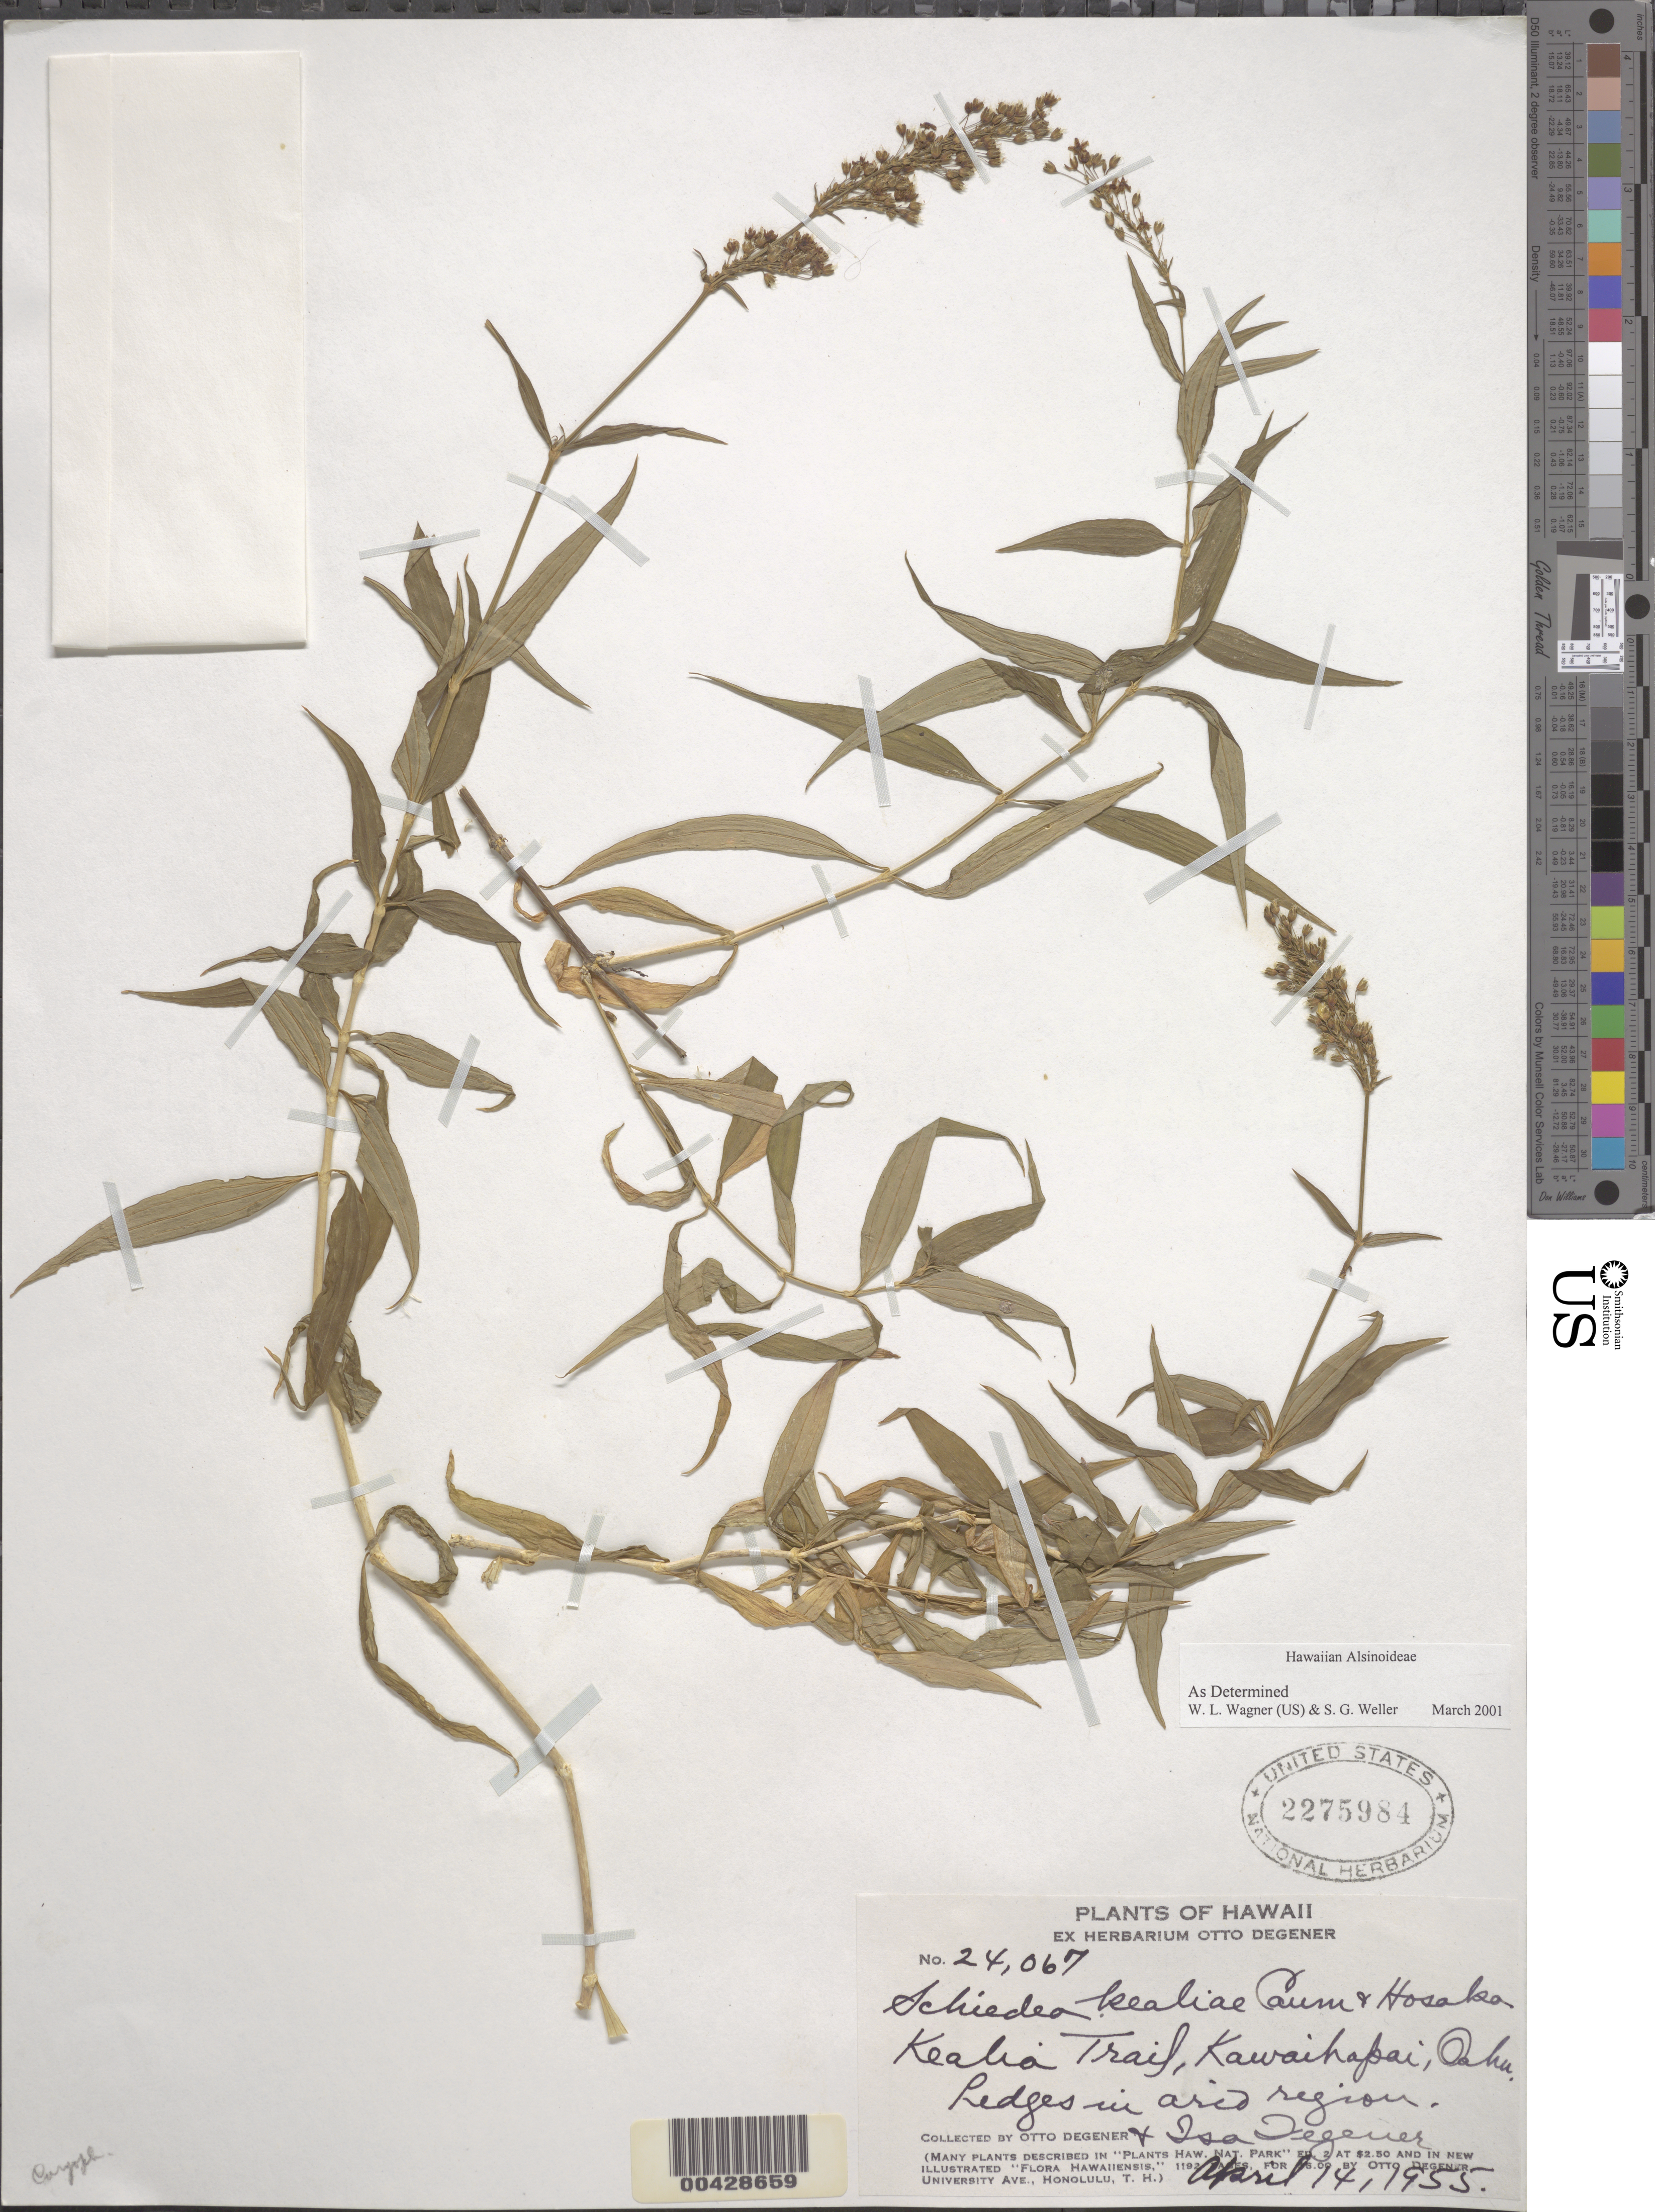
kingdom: Plantae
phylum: Tracheophyta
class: Magnoliopsida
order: Caryophyllales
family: Caryophyllaceae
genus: Schiedea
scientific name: Schiedea kealiae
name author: Caum & Hosaka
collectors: O. Degener & I. Degener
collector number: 24067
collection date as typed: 14 Apr 1955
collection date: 1955-04-14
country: United States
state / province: Hawaii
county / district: Honolulu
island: Oahu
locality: Kealia Trail, Kawaihapai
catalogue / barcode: US 2275984